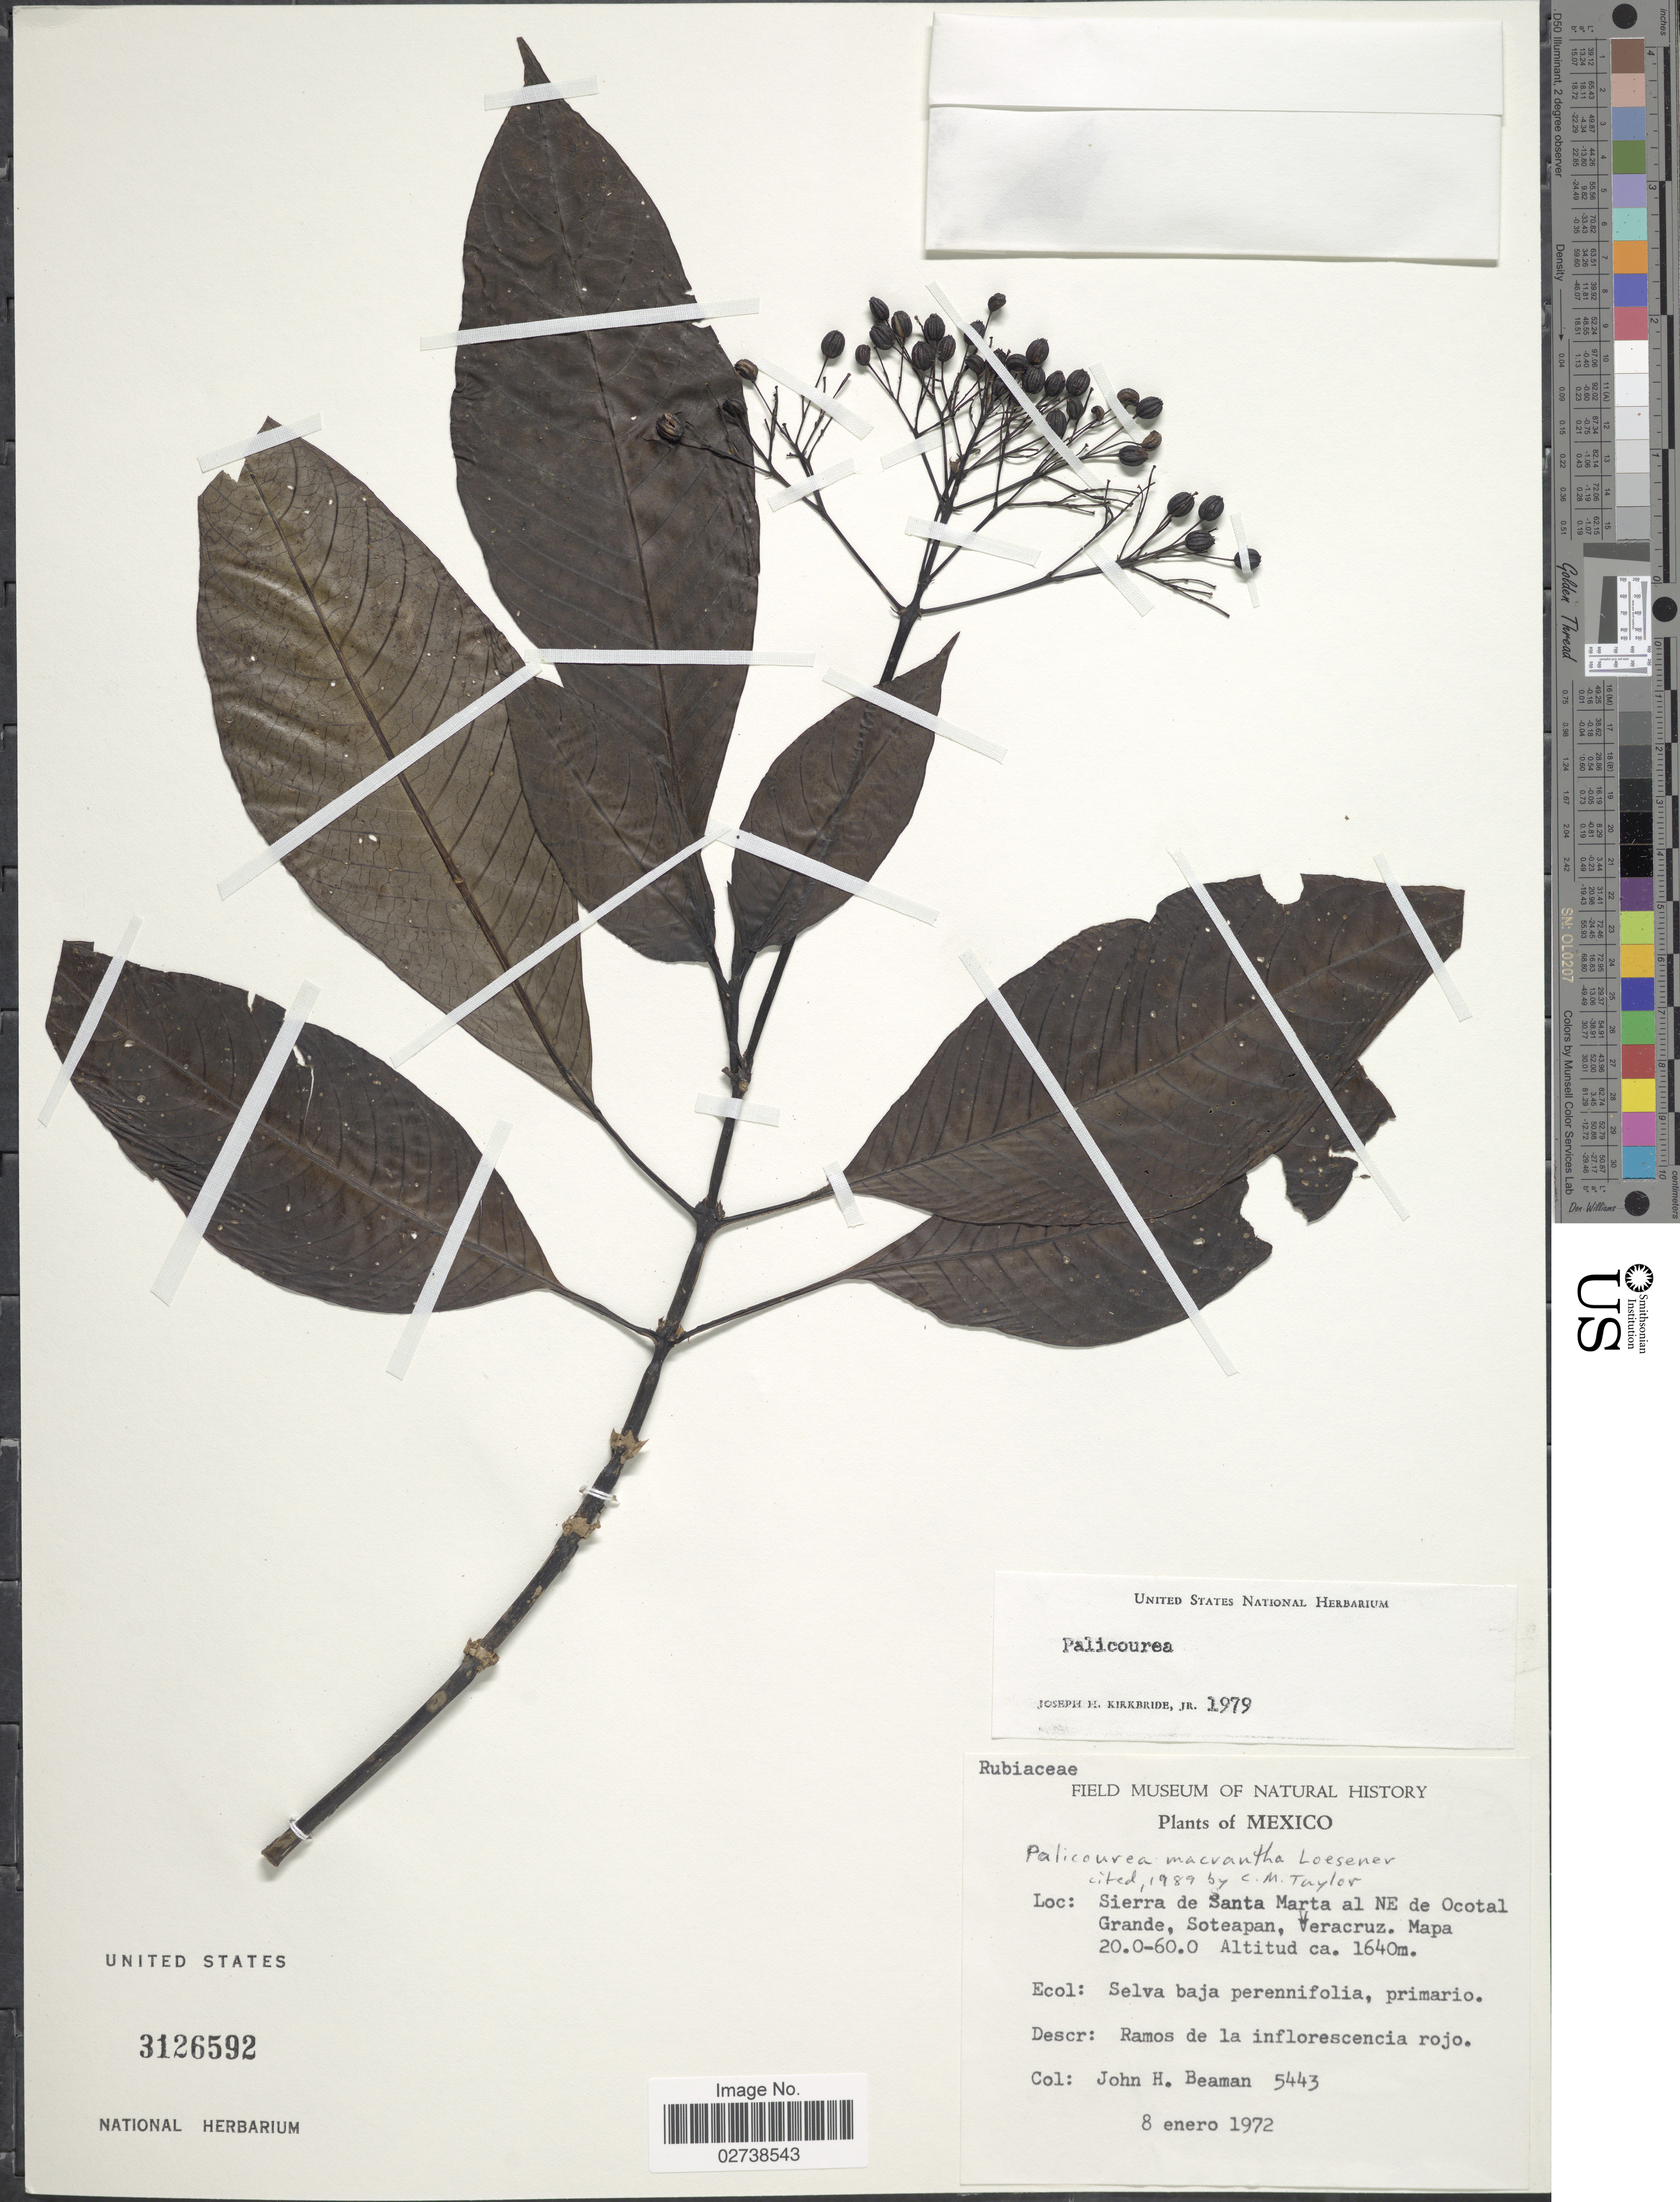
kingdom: Plantae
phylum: Tracheophyta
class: Magnoliopsida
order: Gentianales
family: Rubiaceae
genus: Palicourea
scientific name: Palicourea macrantha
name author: Loes.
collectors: J. H. Beaman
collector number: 5443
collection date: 1972-01-08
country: Mexico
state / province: Veracruz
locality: Sierra de Santa Marta al NE de Ocotal Grande, Soteapan, Veracruz. Mapa 20.0-60.0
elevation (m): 1640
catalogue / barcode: US 3126592